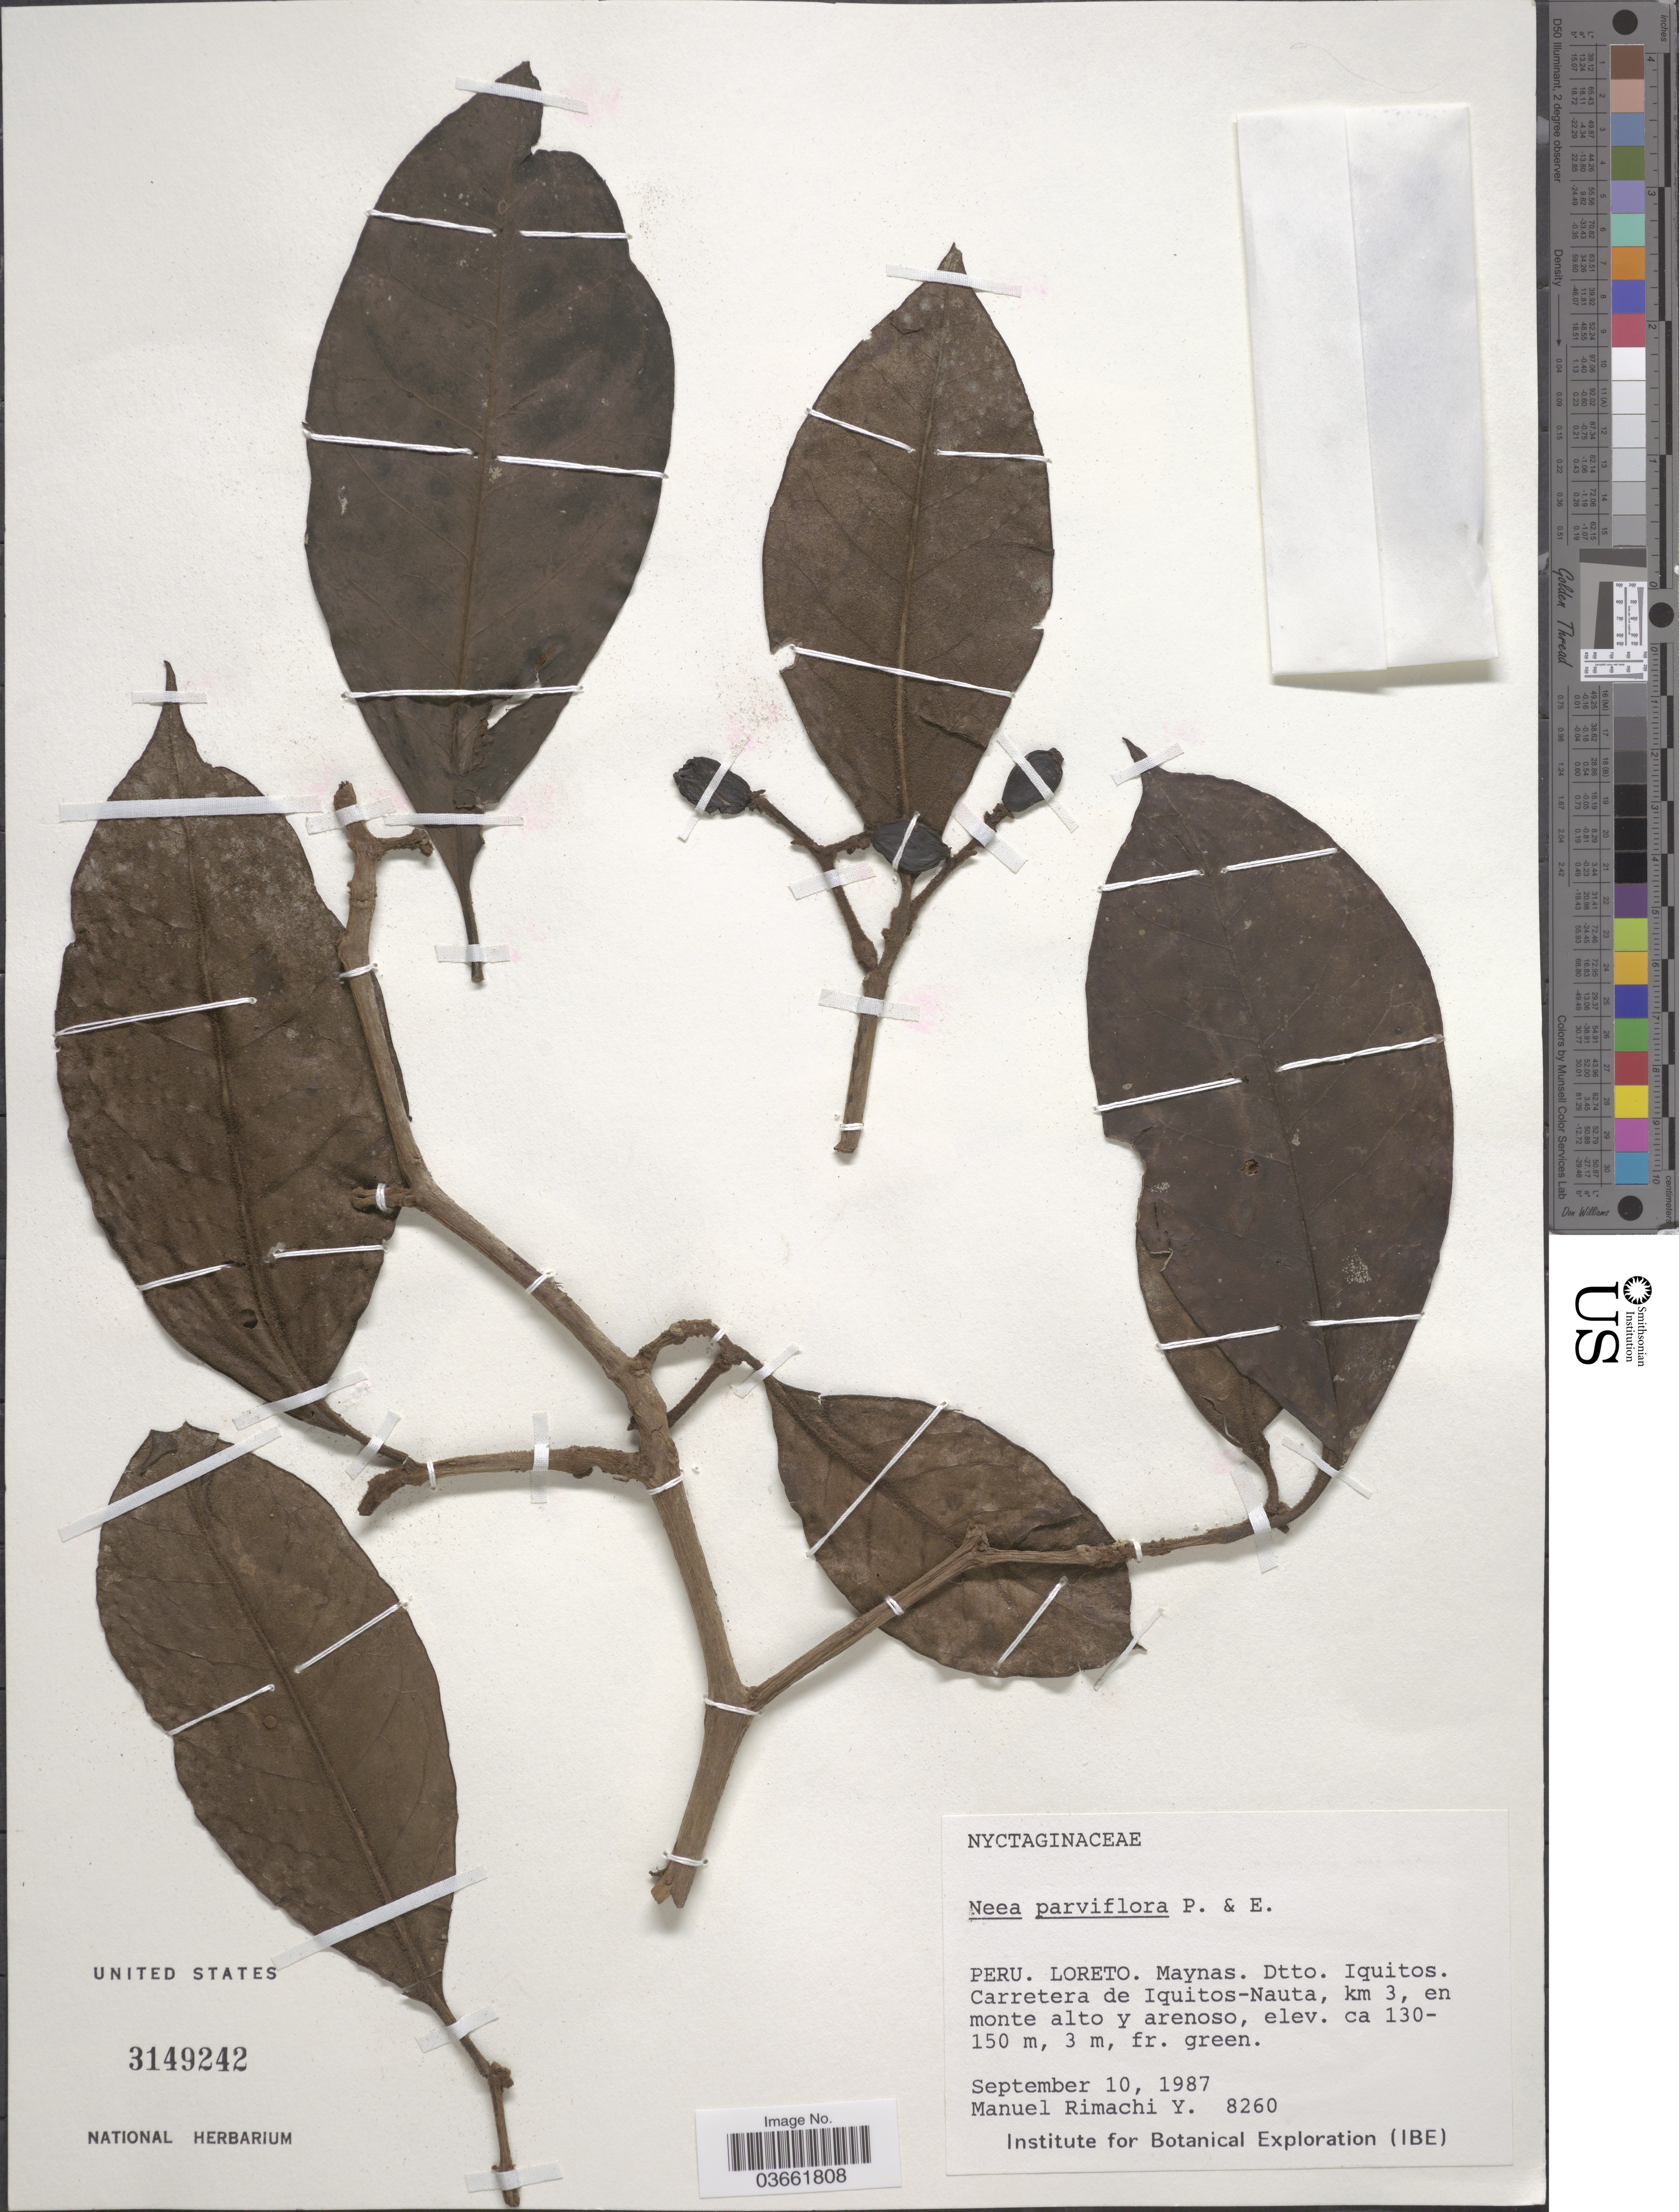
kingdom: Plantae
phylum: Tracheophyta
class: Magnoliopsida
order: Caryophyllales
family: Nyctaginaceae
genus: Neea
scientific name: Neea parviflora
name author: Poepp. & Endl.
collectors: M. Rimachi Y.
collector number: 8260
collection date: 1987-09-10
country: Peru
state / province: Loreto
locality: Maynas. Dtto. Iquitos. Carretera de Iquitos-Nauta, km 3, en monte alto y arenoso.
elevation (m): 130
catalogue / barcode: US 3149242